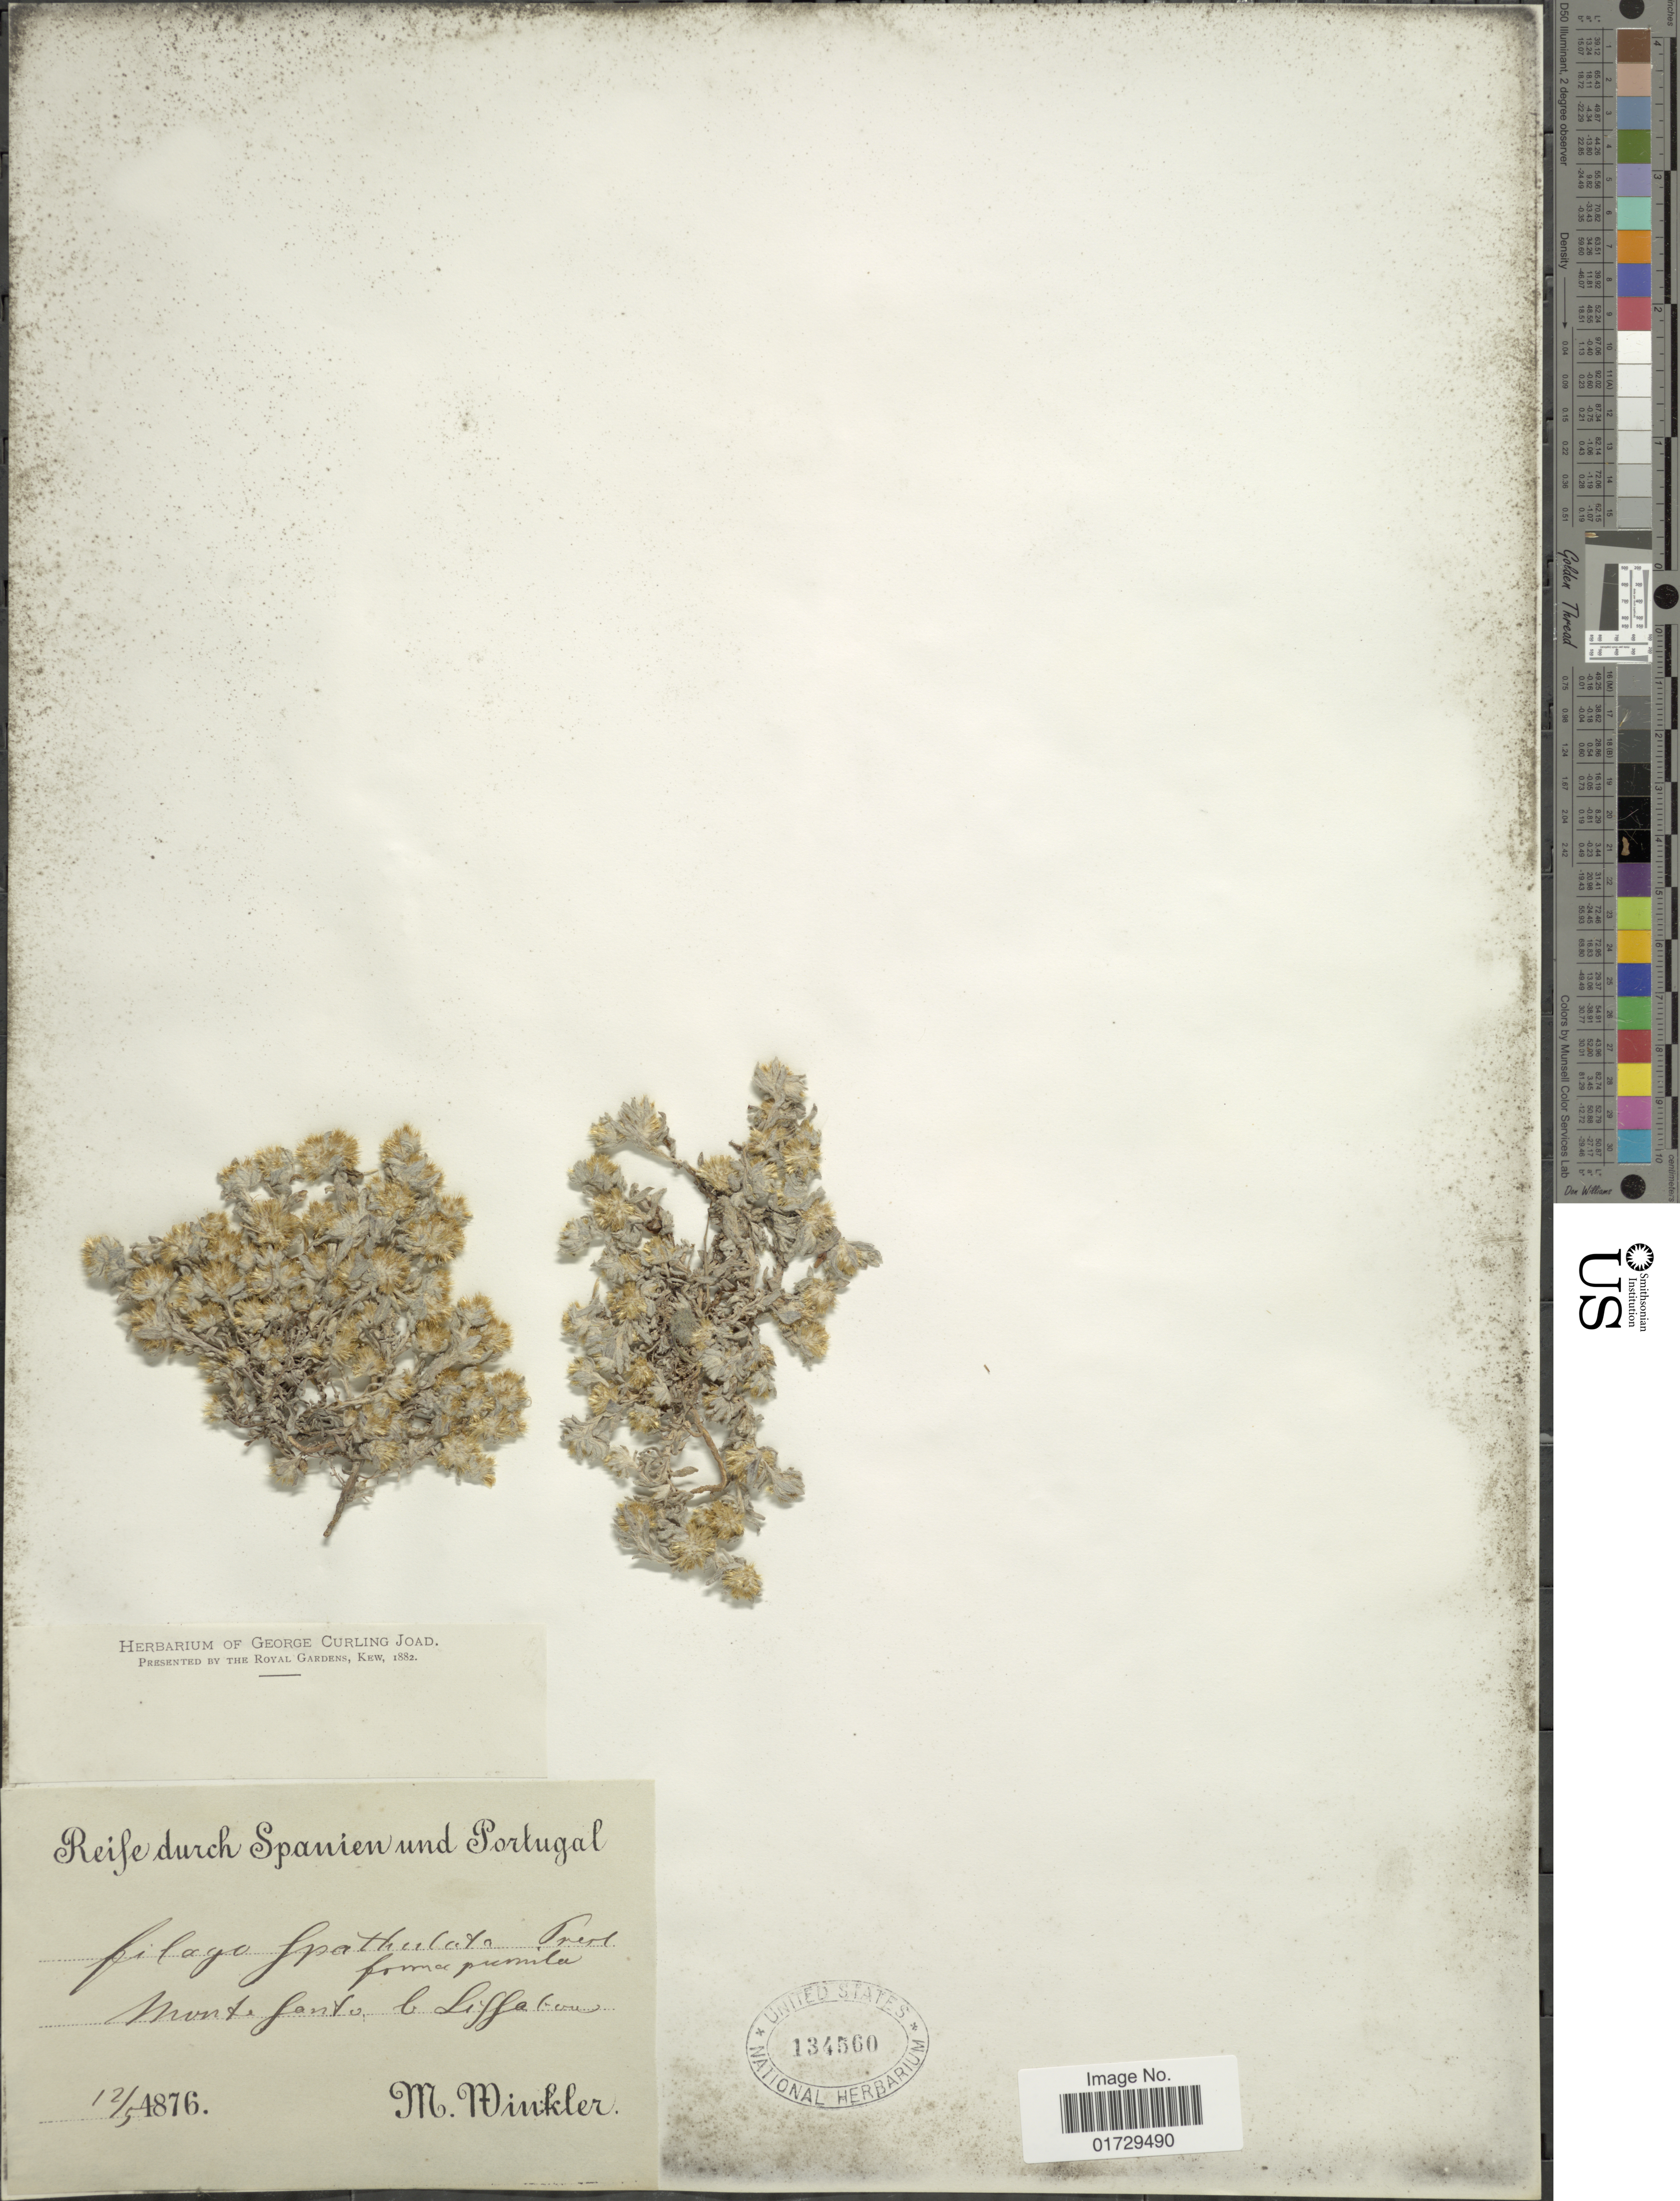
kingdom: Plantae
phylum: Tracheophyta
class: Magnoliopsida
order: Asterales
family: Asteraceae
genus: Filago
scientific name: Filago spathulata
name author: C. Presl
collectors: M. Winkler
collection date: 1876-05-12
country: Portugal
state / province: Lisboa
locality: Mont fonto B. Liffatown [interpreted]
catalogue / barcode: US 134560